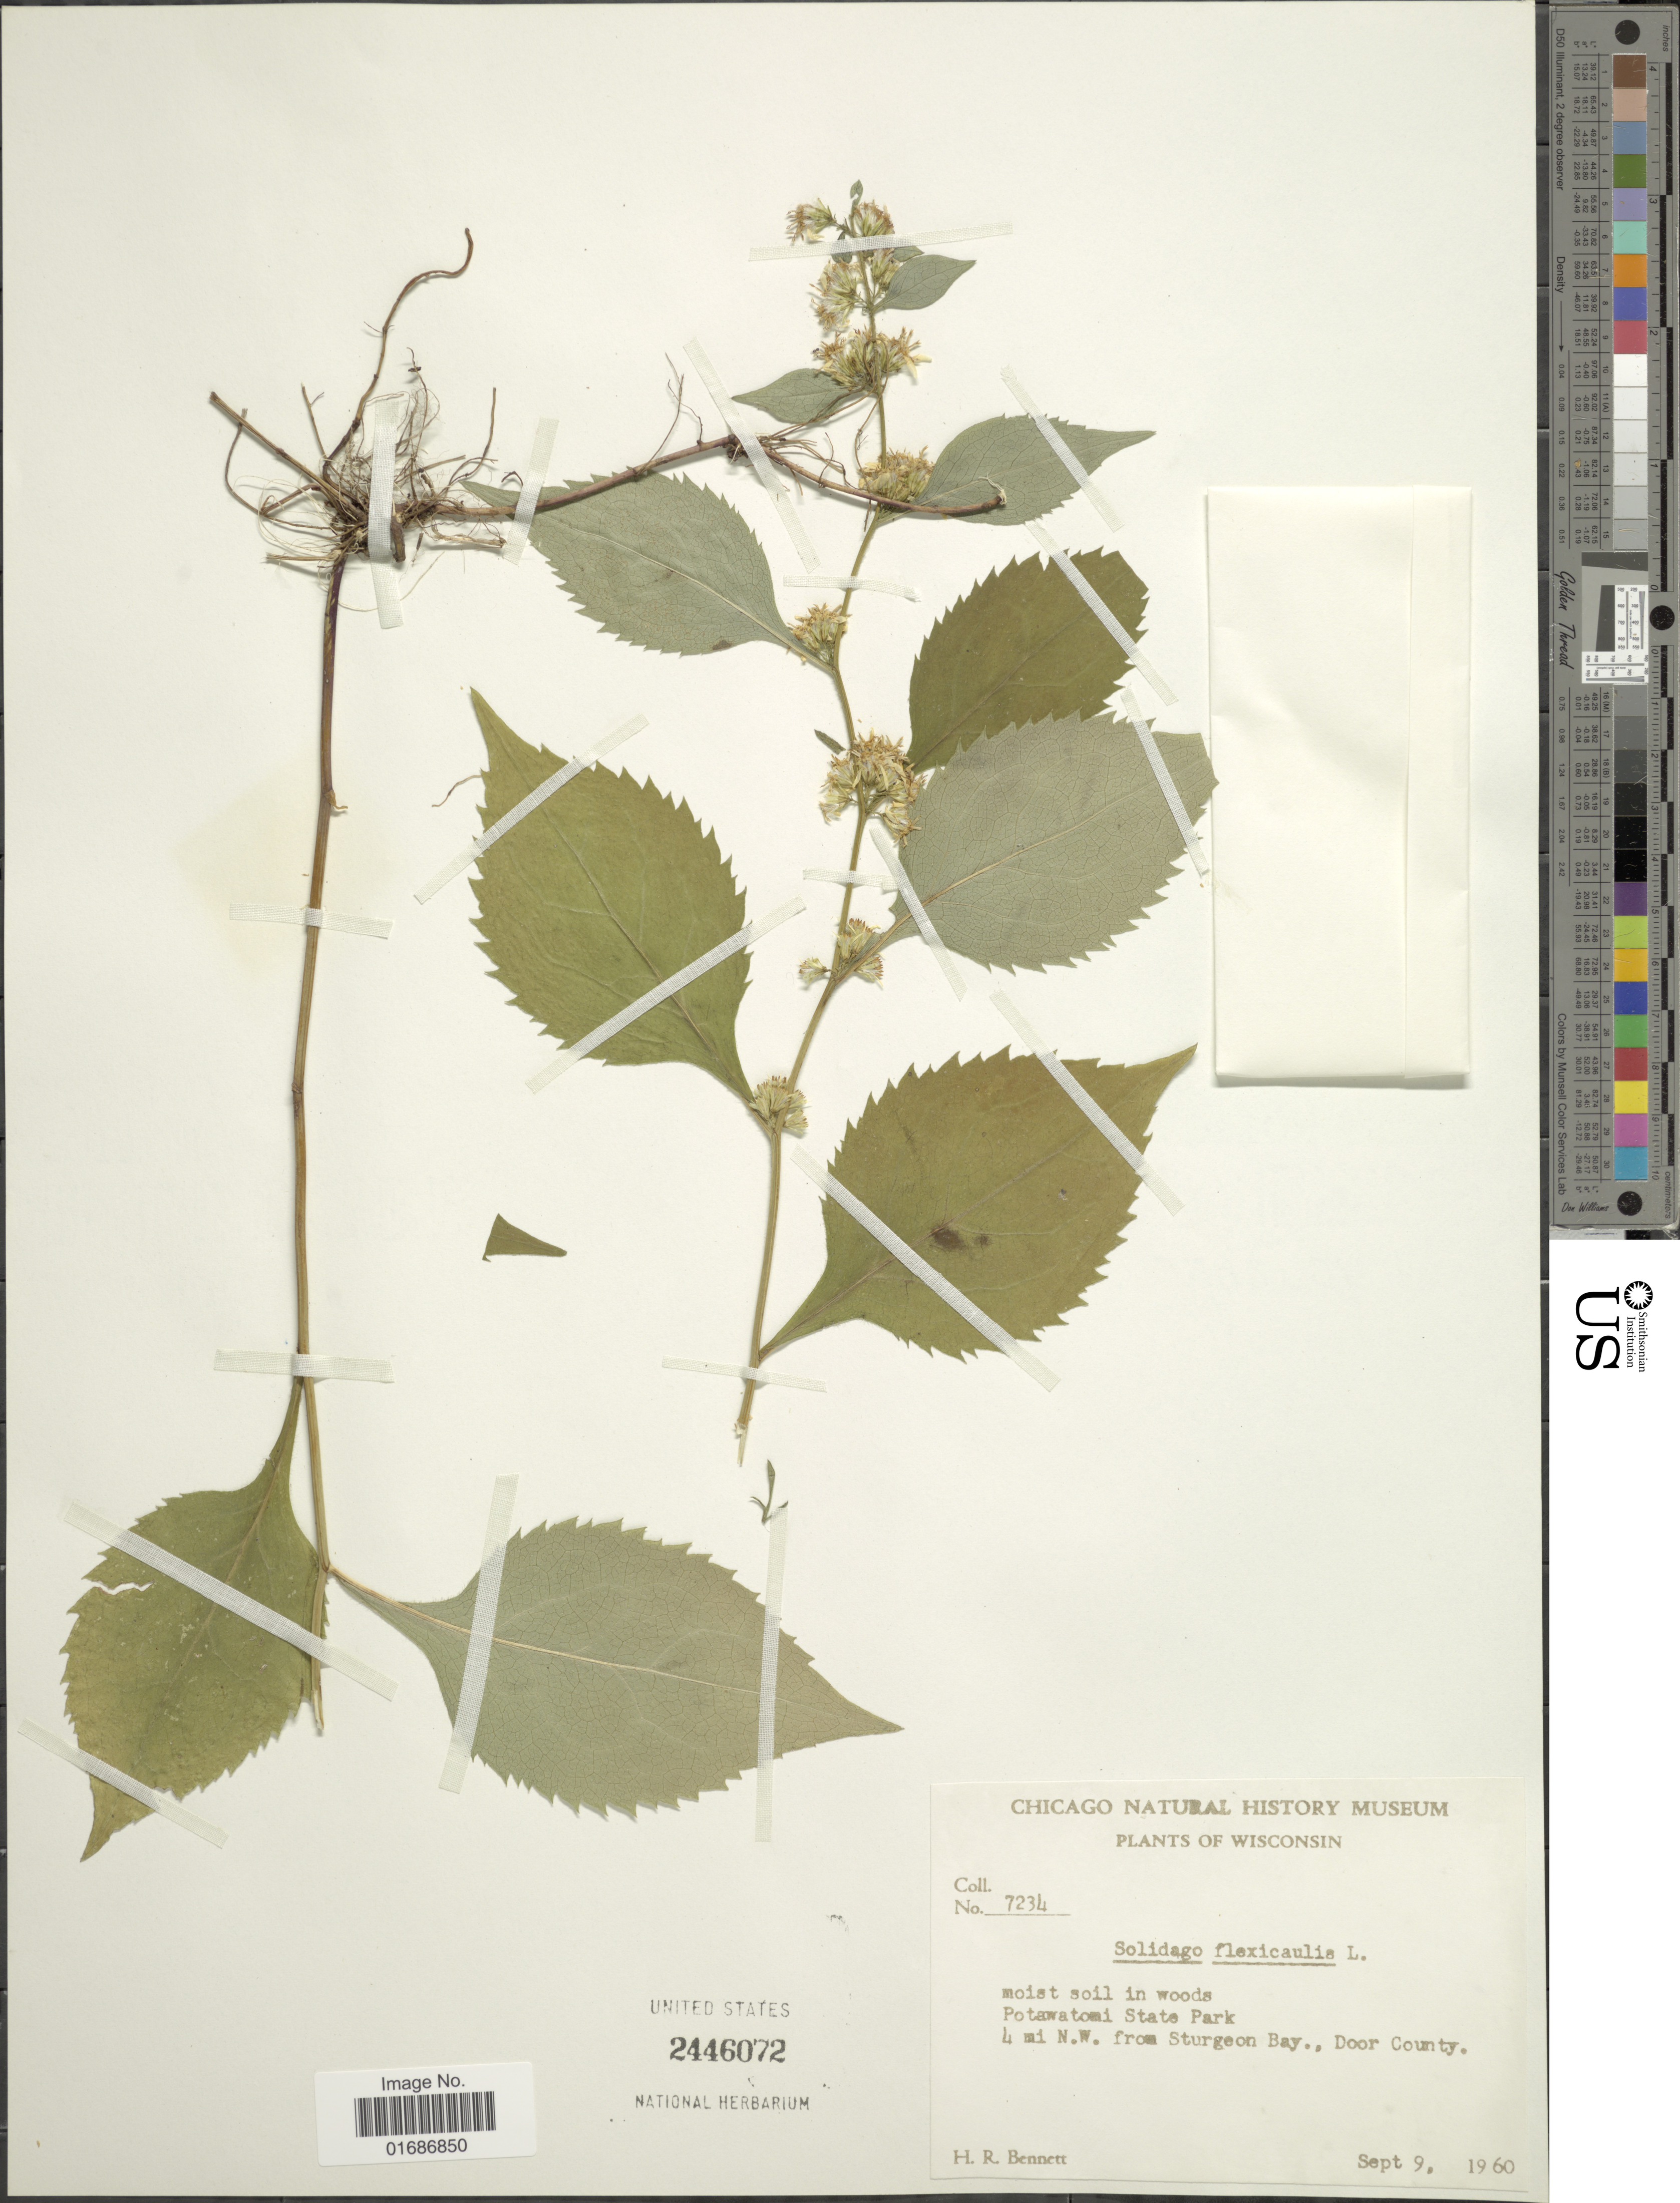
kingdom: Plantae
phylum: Tracheophyta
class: Magnoliopsida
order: Asterales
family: Asteraceae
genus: Solidago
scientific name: Solidago flexicaulis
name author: L.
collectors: H. R. Bennett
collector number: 7234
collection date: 1960-09-09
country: United States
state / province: Wisconsin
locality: Moist soil in woods, Potawatomi State Park, 4 mi. N.W. from Sturgeon Bay., Door County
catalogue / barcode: US 2446072